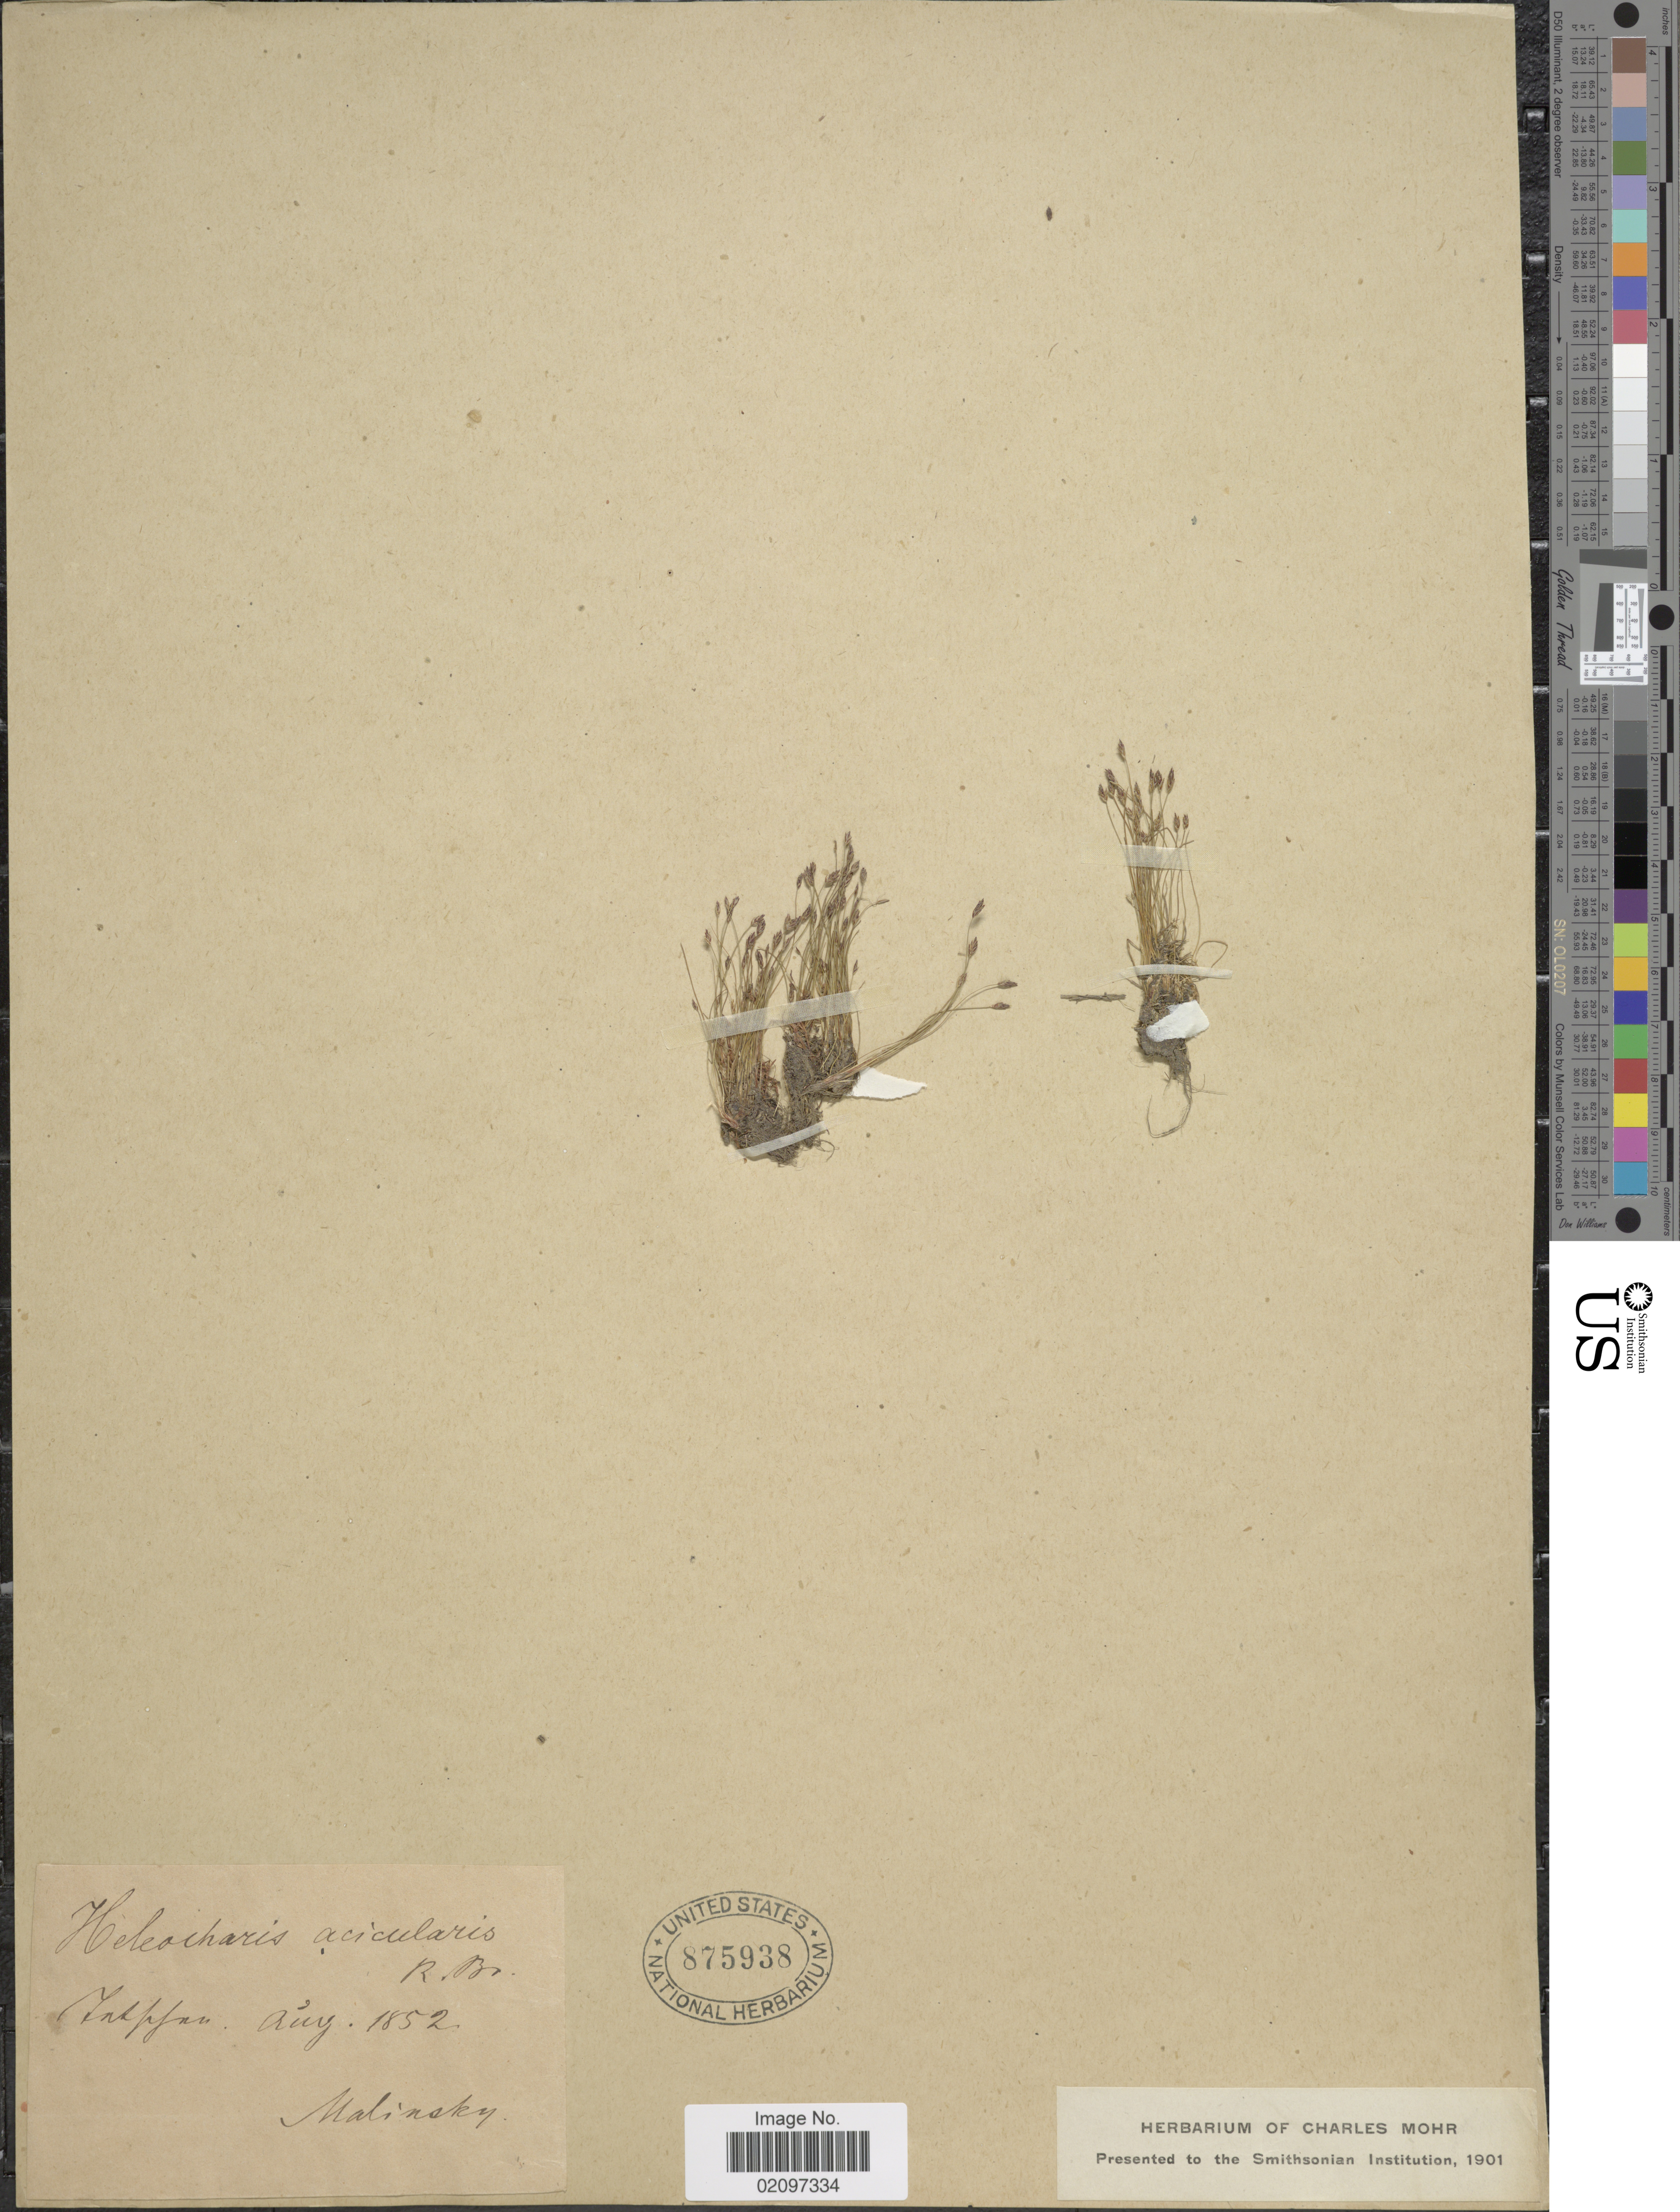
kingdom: Plantae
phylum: Tracheophyta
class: Liliopsida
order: Poales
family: Cyperaceae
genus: Eleocharis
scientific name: Eleocharis acicularis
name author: (L.) Roem. & Schult.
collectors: -. Malinsky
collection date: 1852-08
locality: Galpfan [interpreted]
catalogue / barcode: US 875938